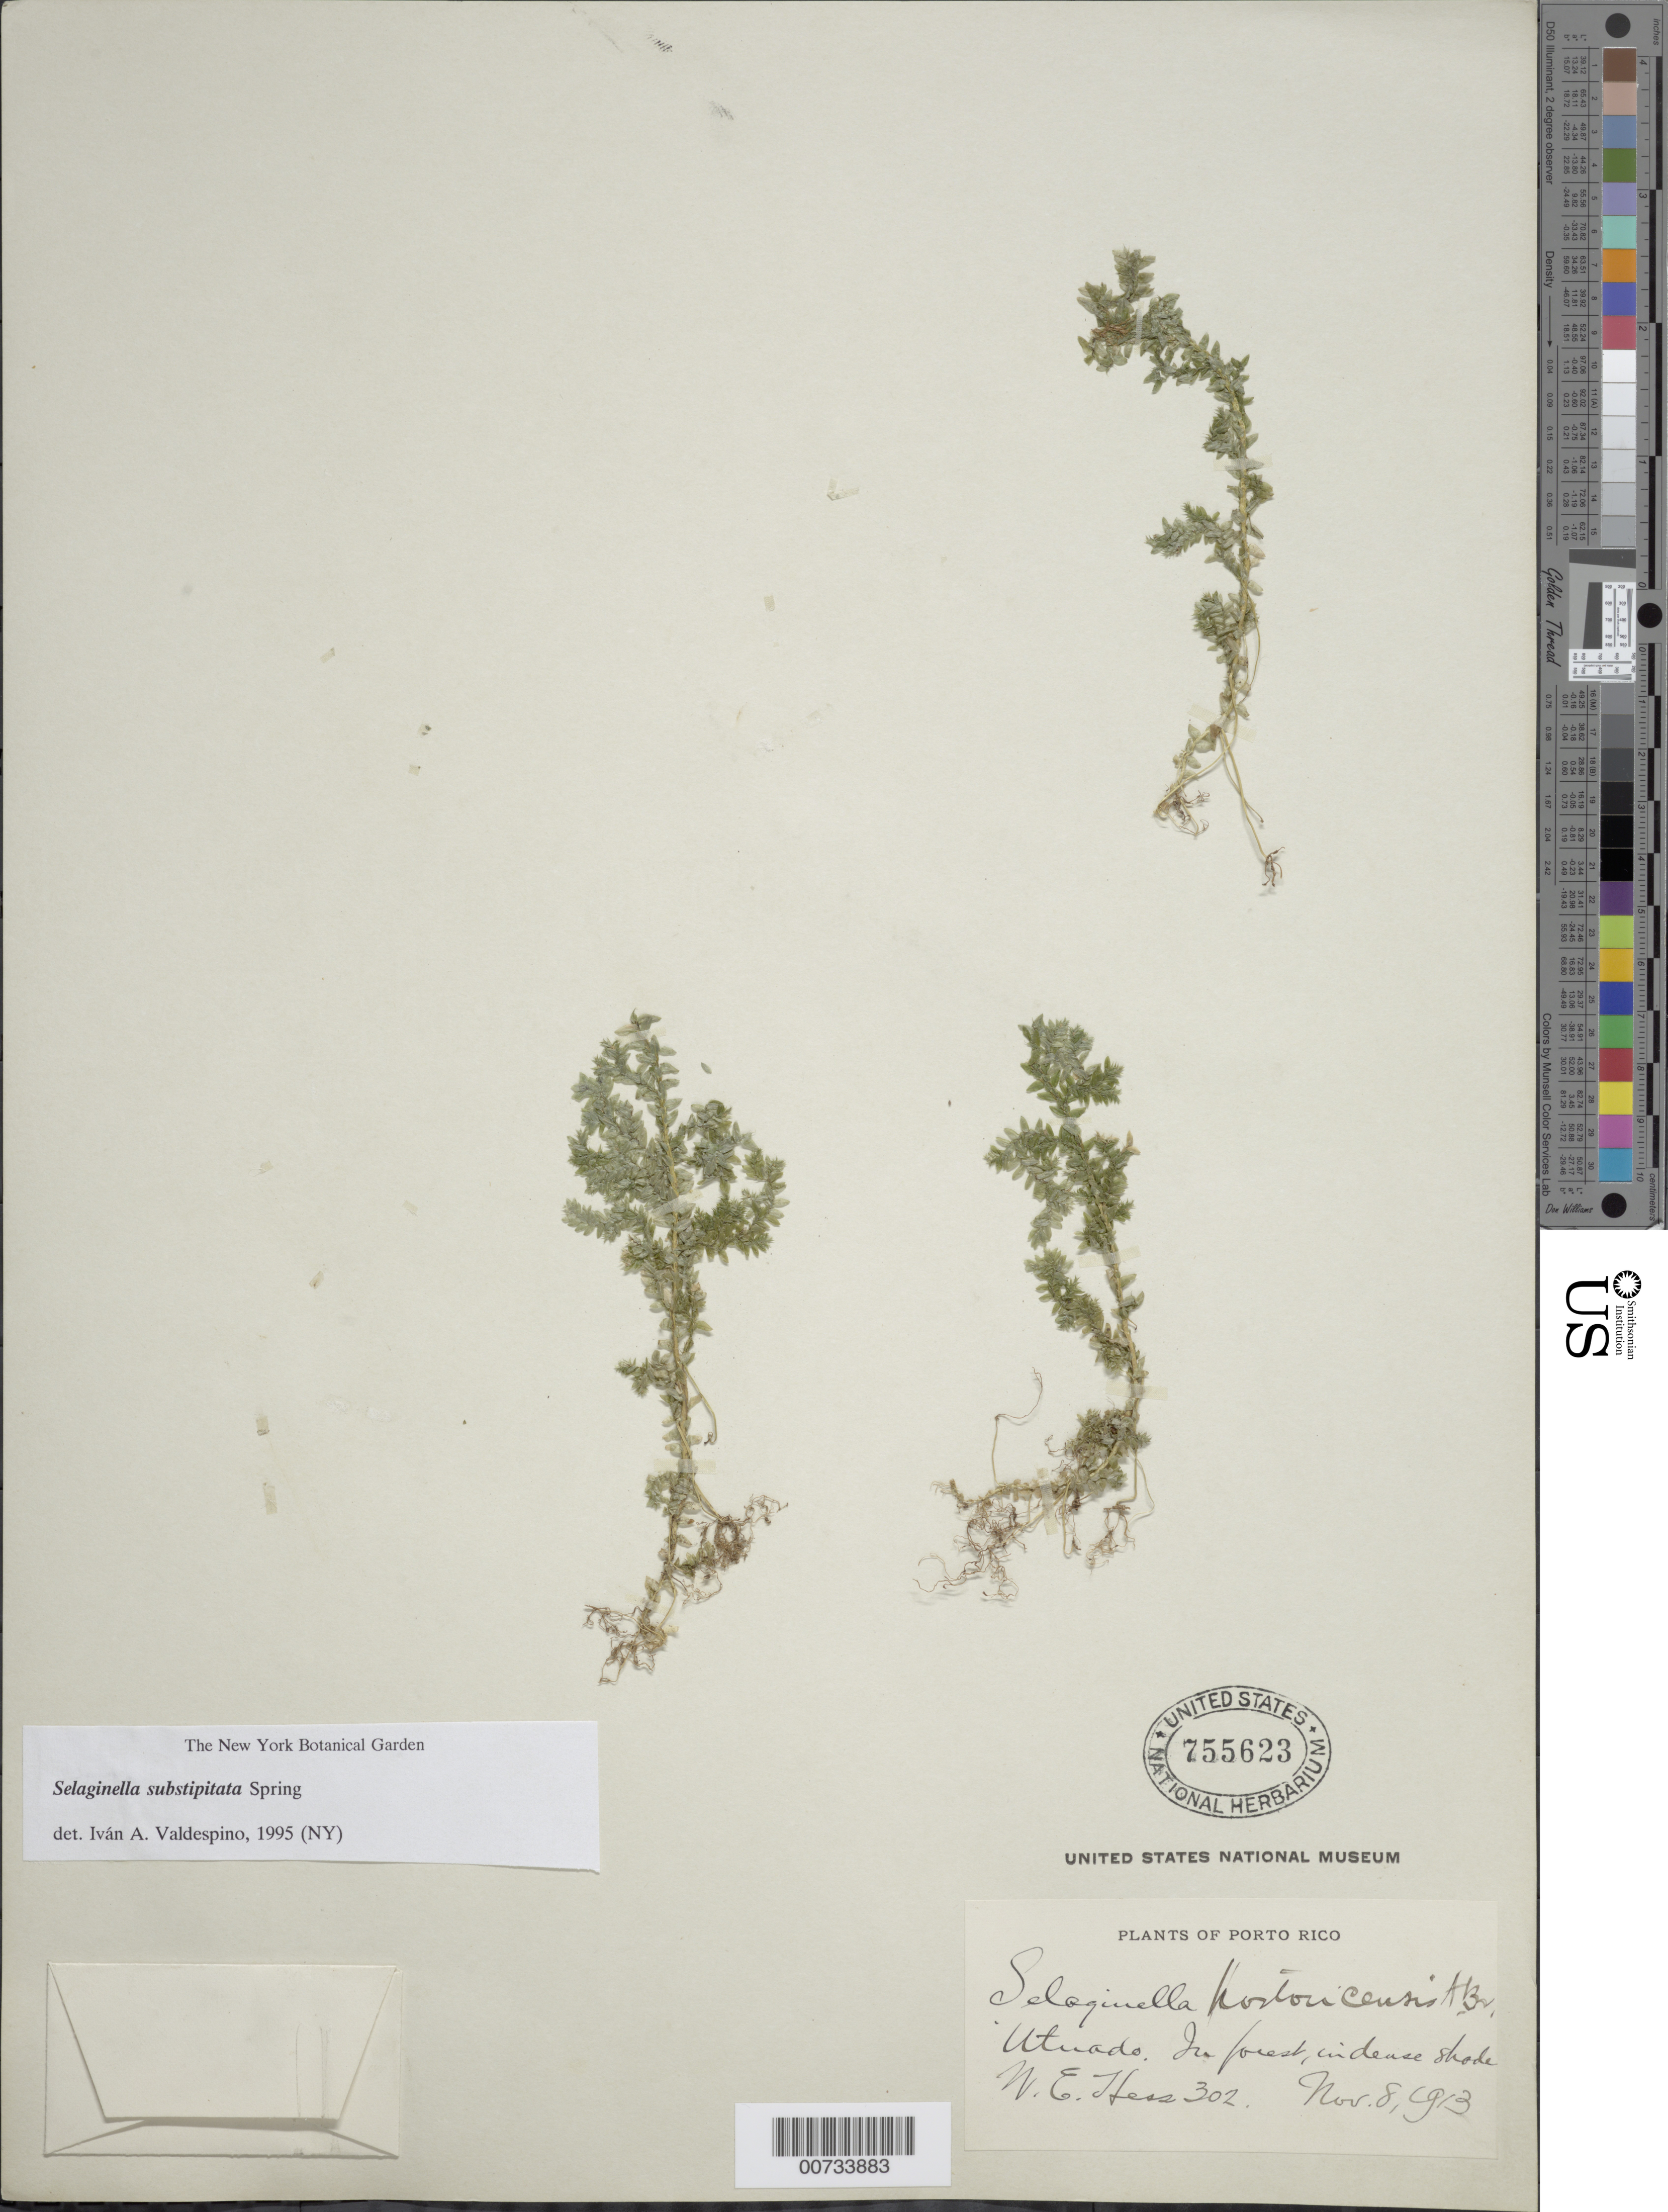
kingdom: Plantae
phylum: Tracheophyta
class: Lycopodiopsida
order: Selaginellales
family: Selaginellaceae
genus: Selaginella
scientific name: Selaginella substipitata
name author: Spring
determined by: Valdespino, I. A., (PMA), Universidad de Panama (PANAMA)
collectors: W. Hess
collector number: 302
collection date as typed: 08 Nov 1913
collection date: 1913-11-08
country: Puerto Rico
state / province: Utuado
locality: Utuado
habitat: In forest, in dense shade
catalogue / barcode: US 755623